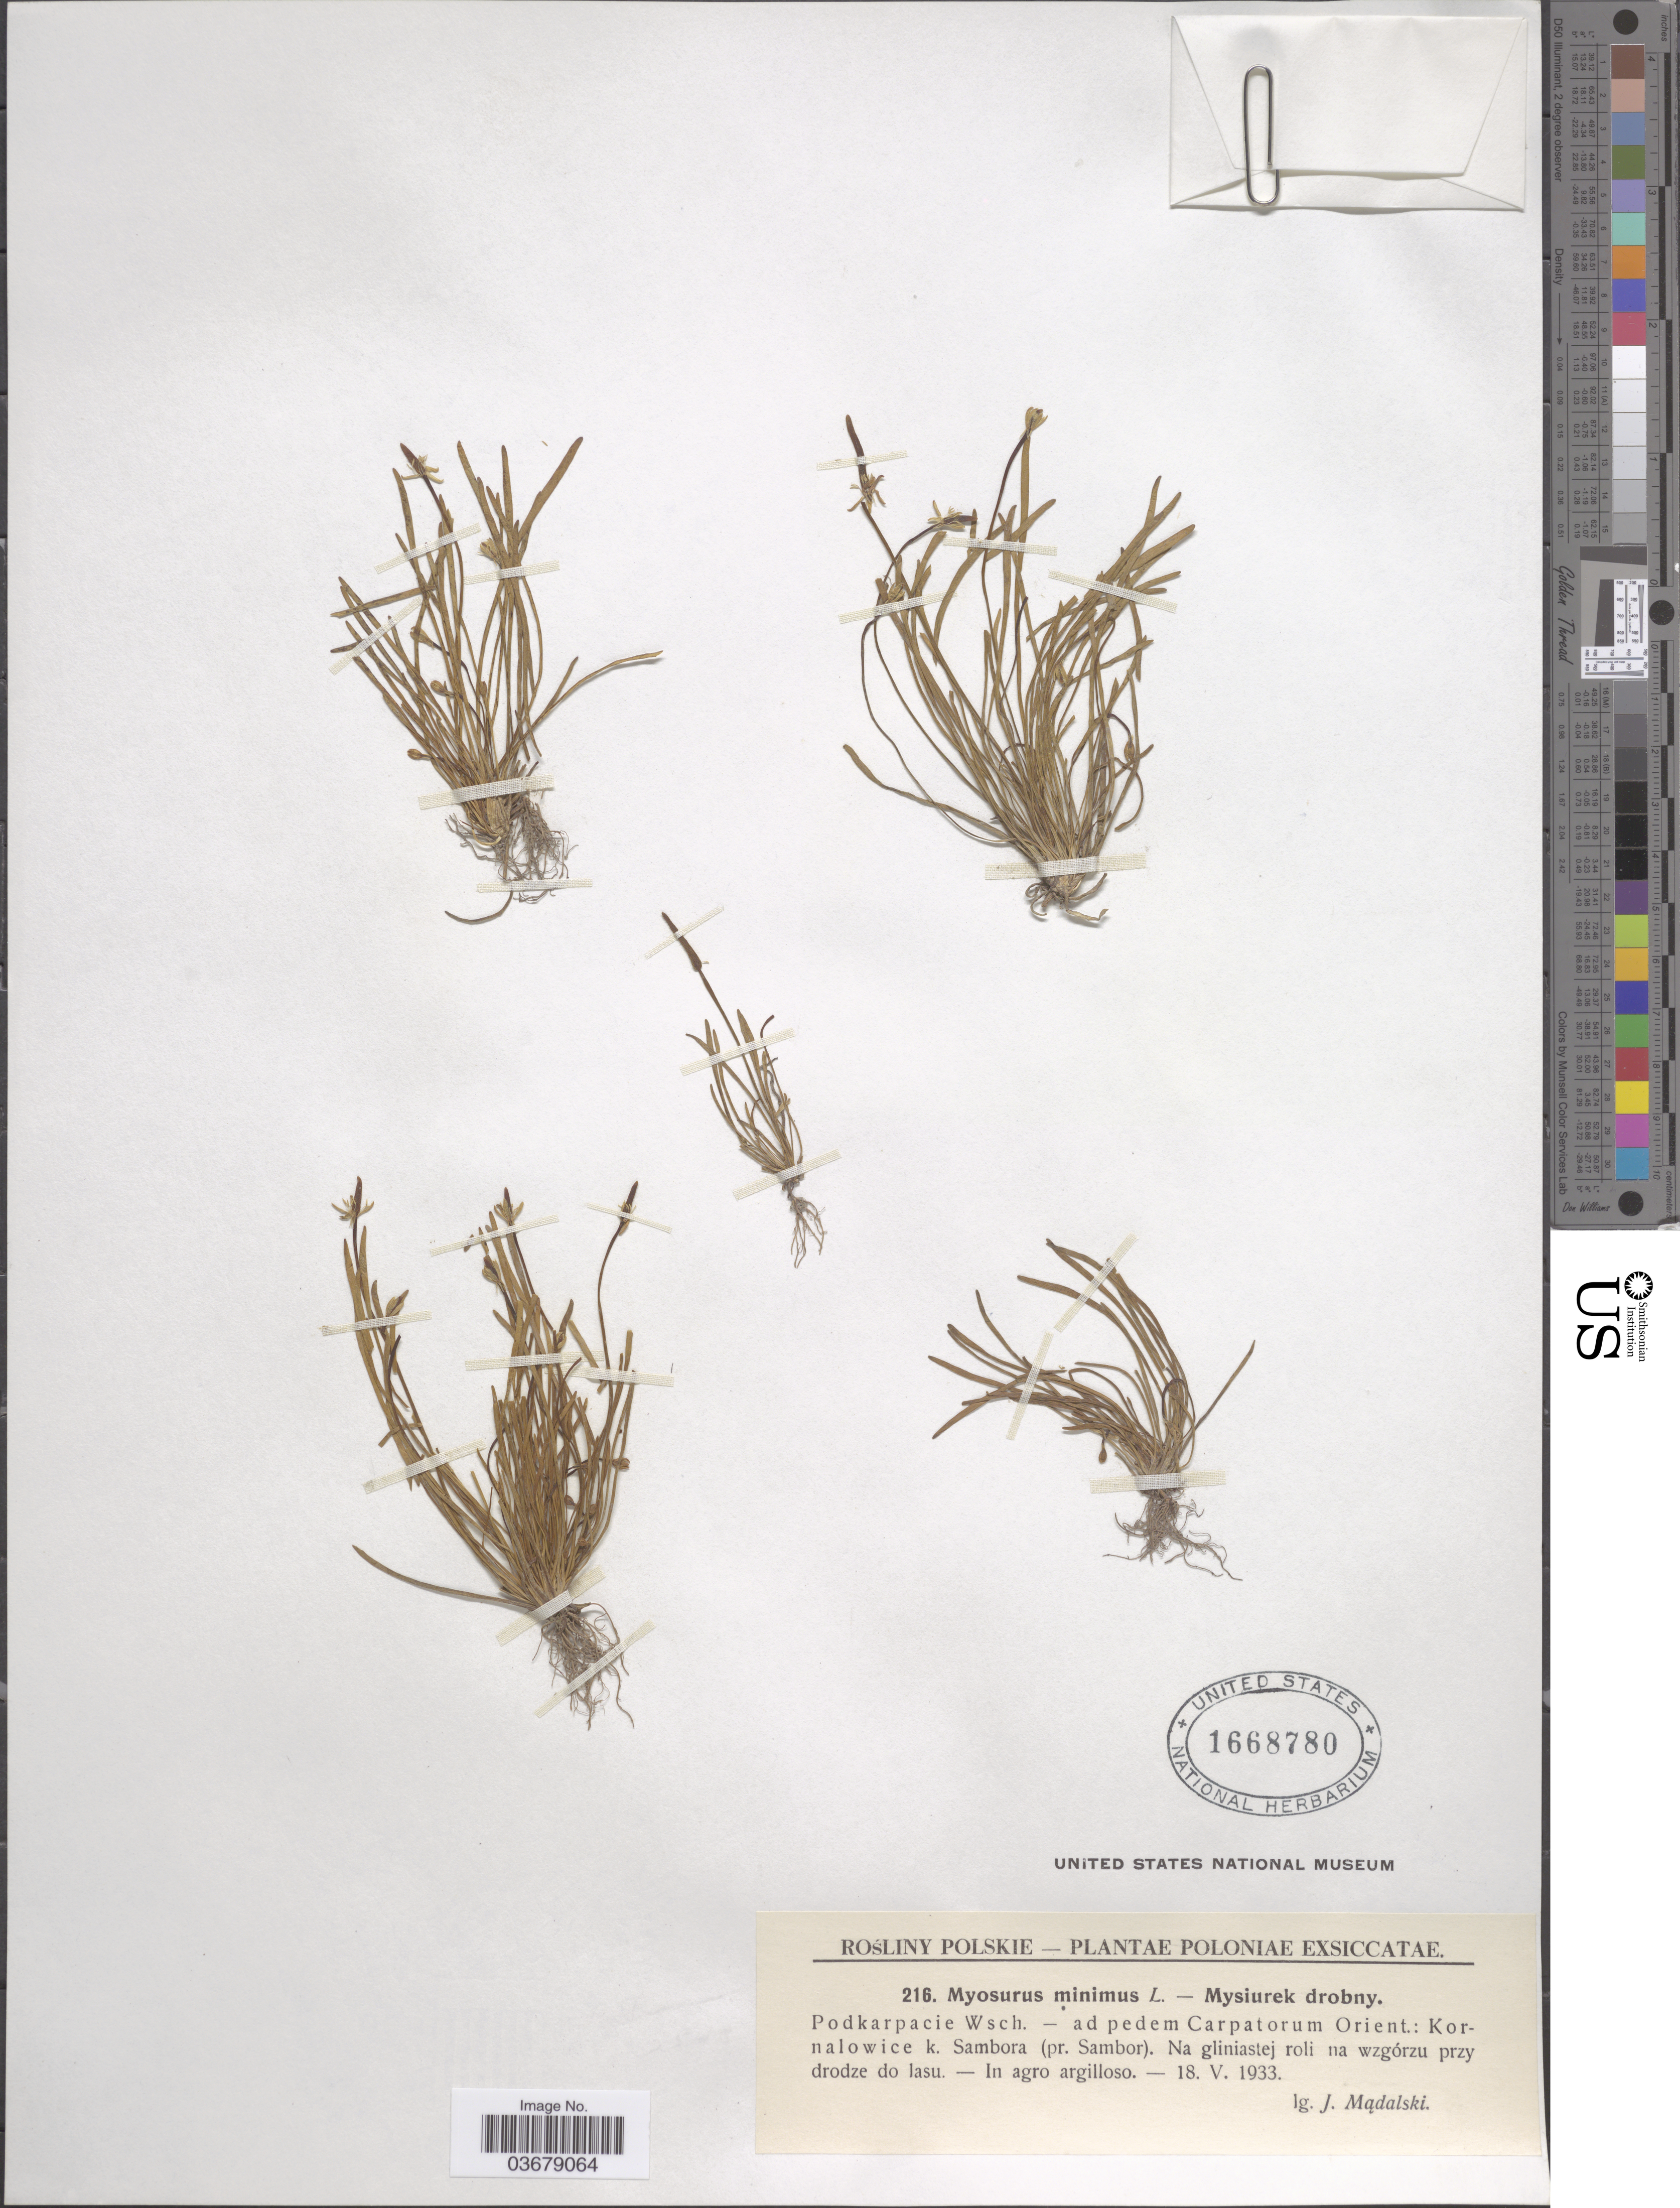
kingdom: Plantae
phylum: Tracheophyta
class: Magnoliopsida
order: Ranunculales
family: Ranunculaceae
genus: Myosurus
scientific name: Myosurus minimus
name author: L.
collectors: J. Madalski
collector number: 216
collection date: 1933-05-18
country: Poland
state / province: Podkarpackie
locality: Poloniae. Podkarpacie Wsch. - ad pedem Carpatorum Orient.: Kornalowice k. Sambora (pr. Sambor).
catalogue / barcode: US 1668780